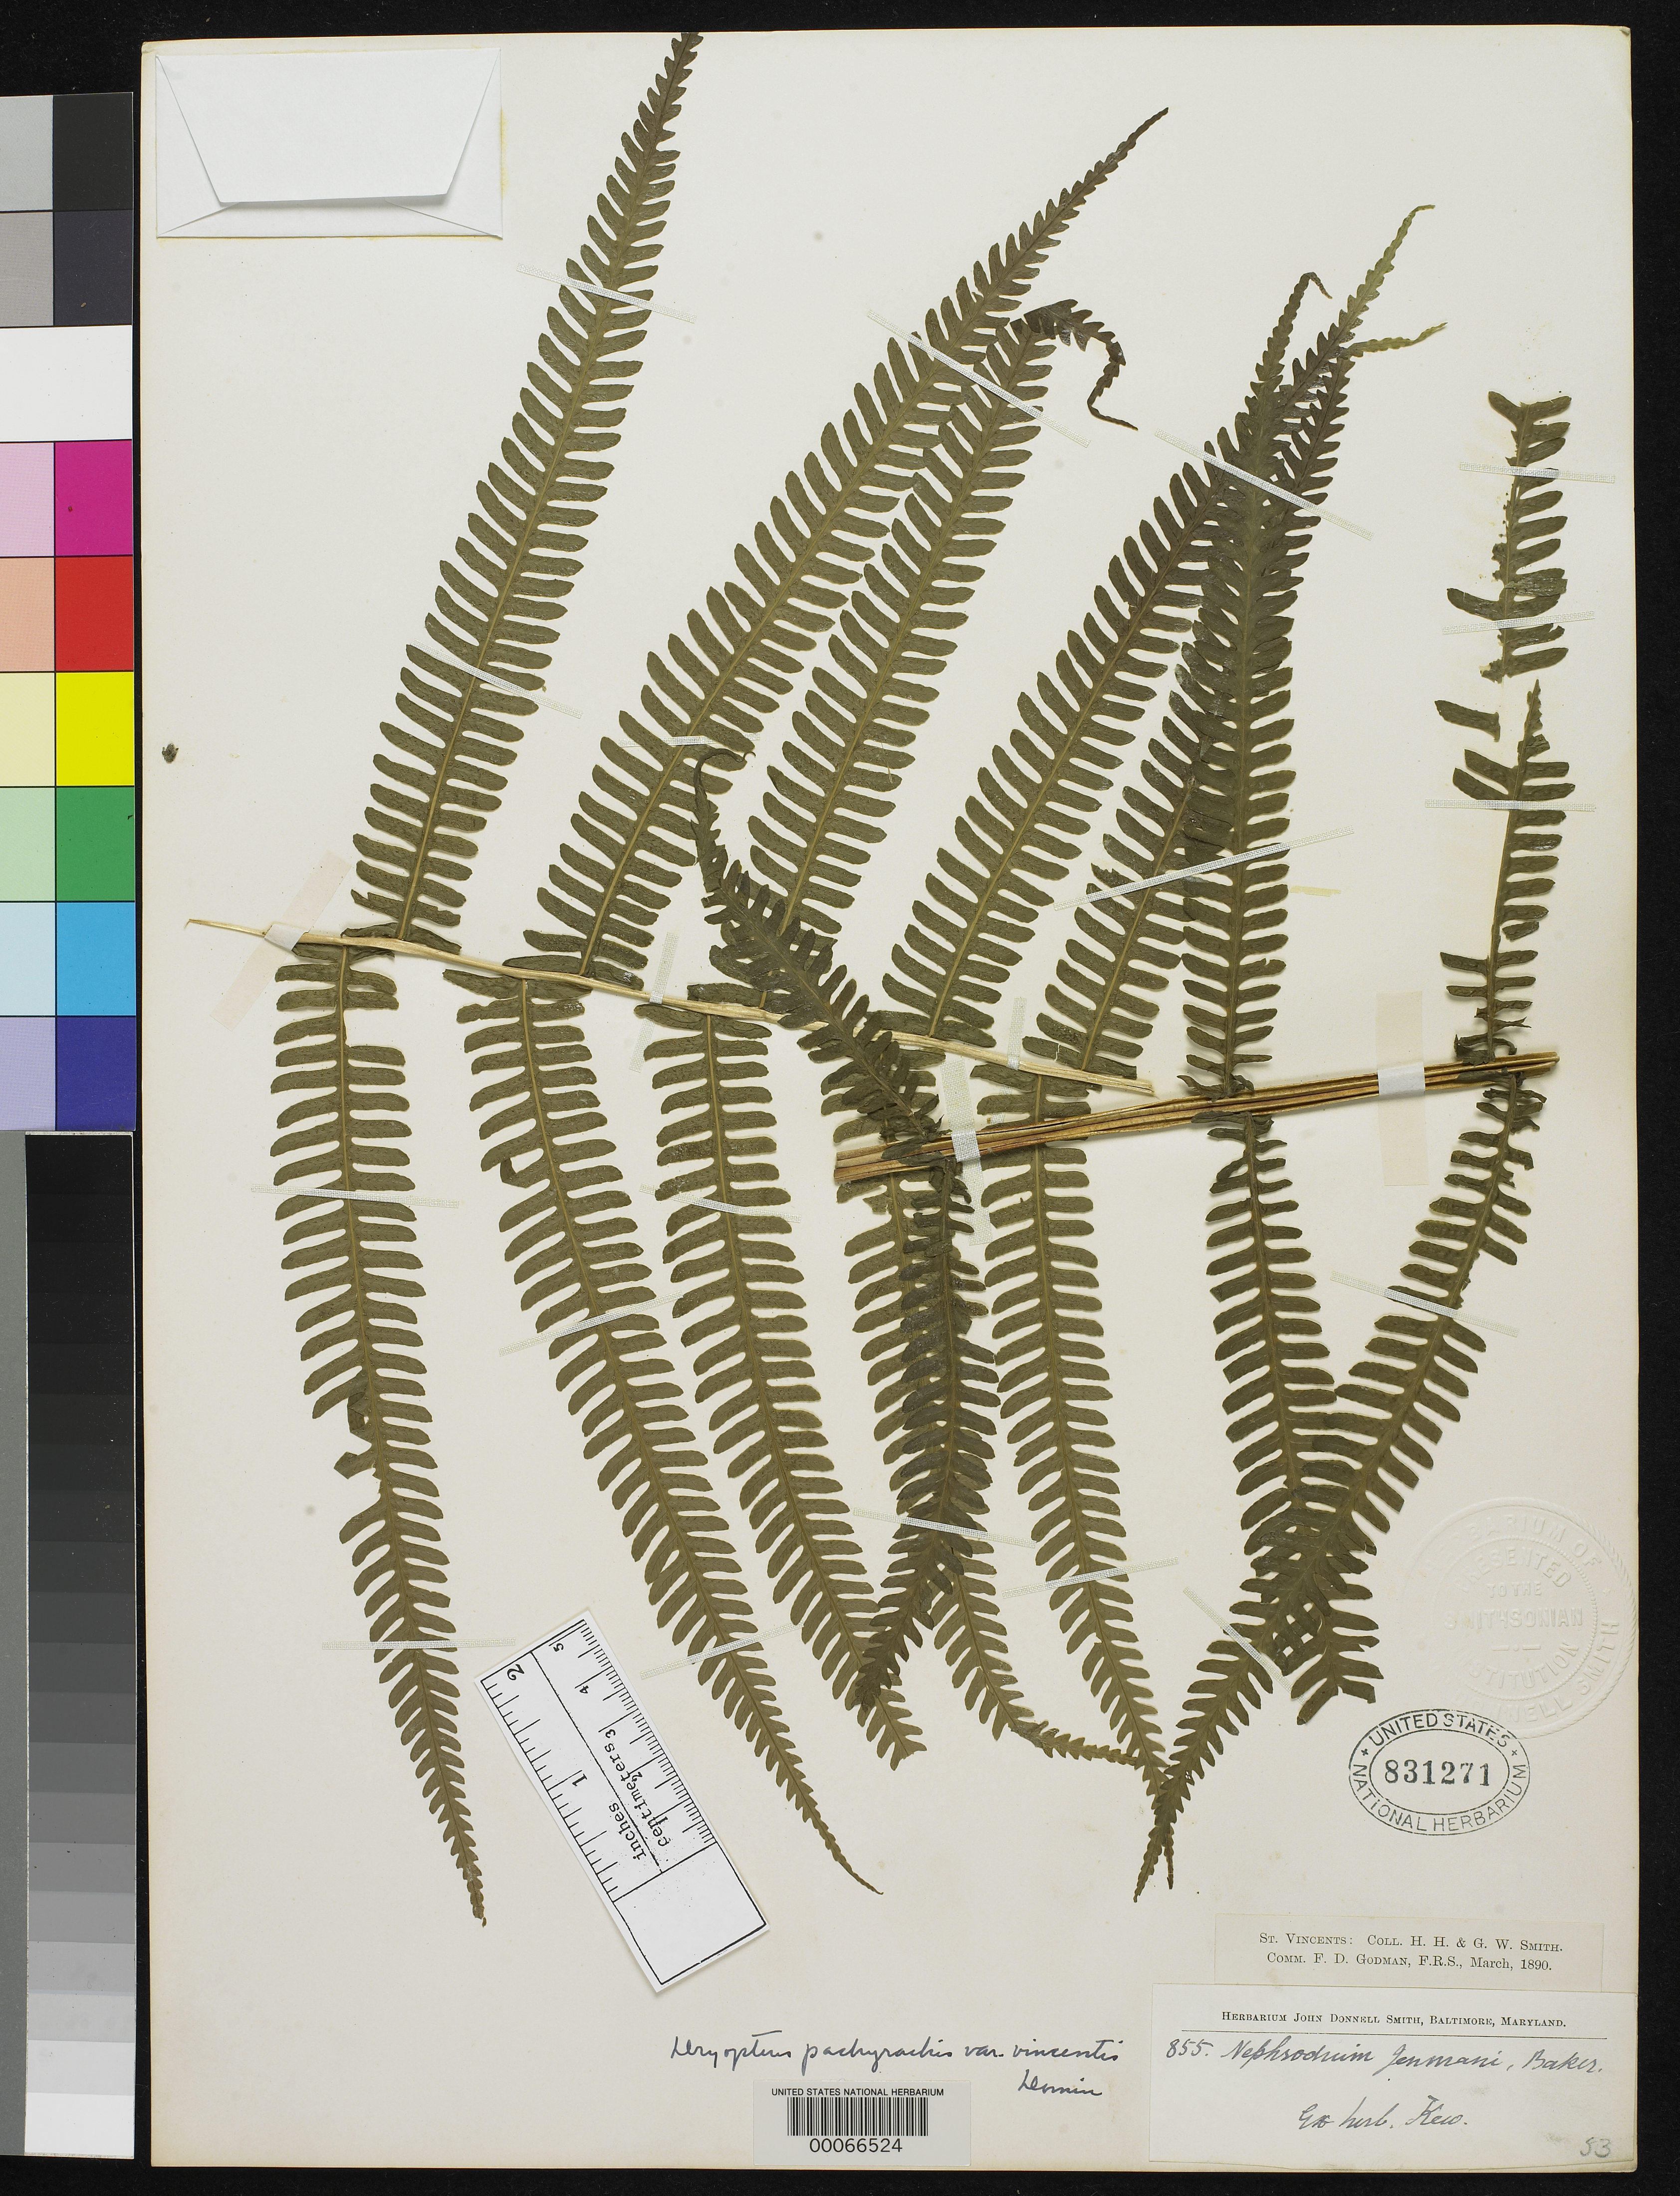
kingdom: Plantae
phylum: Tracheophyta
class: Polypodiopsida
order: Polypodiales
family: Dryopteridaceae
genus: Dryopteris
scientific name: Dryopteris pachyrachis var. vincentis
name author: Domin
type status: Type Collection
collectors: Herbert H. Smith & G. Smith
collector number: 855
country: St. Vincent - Grenadines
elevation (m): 457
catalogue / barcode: US 831271